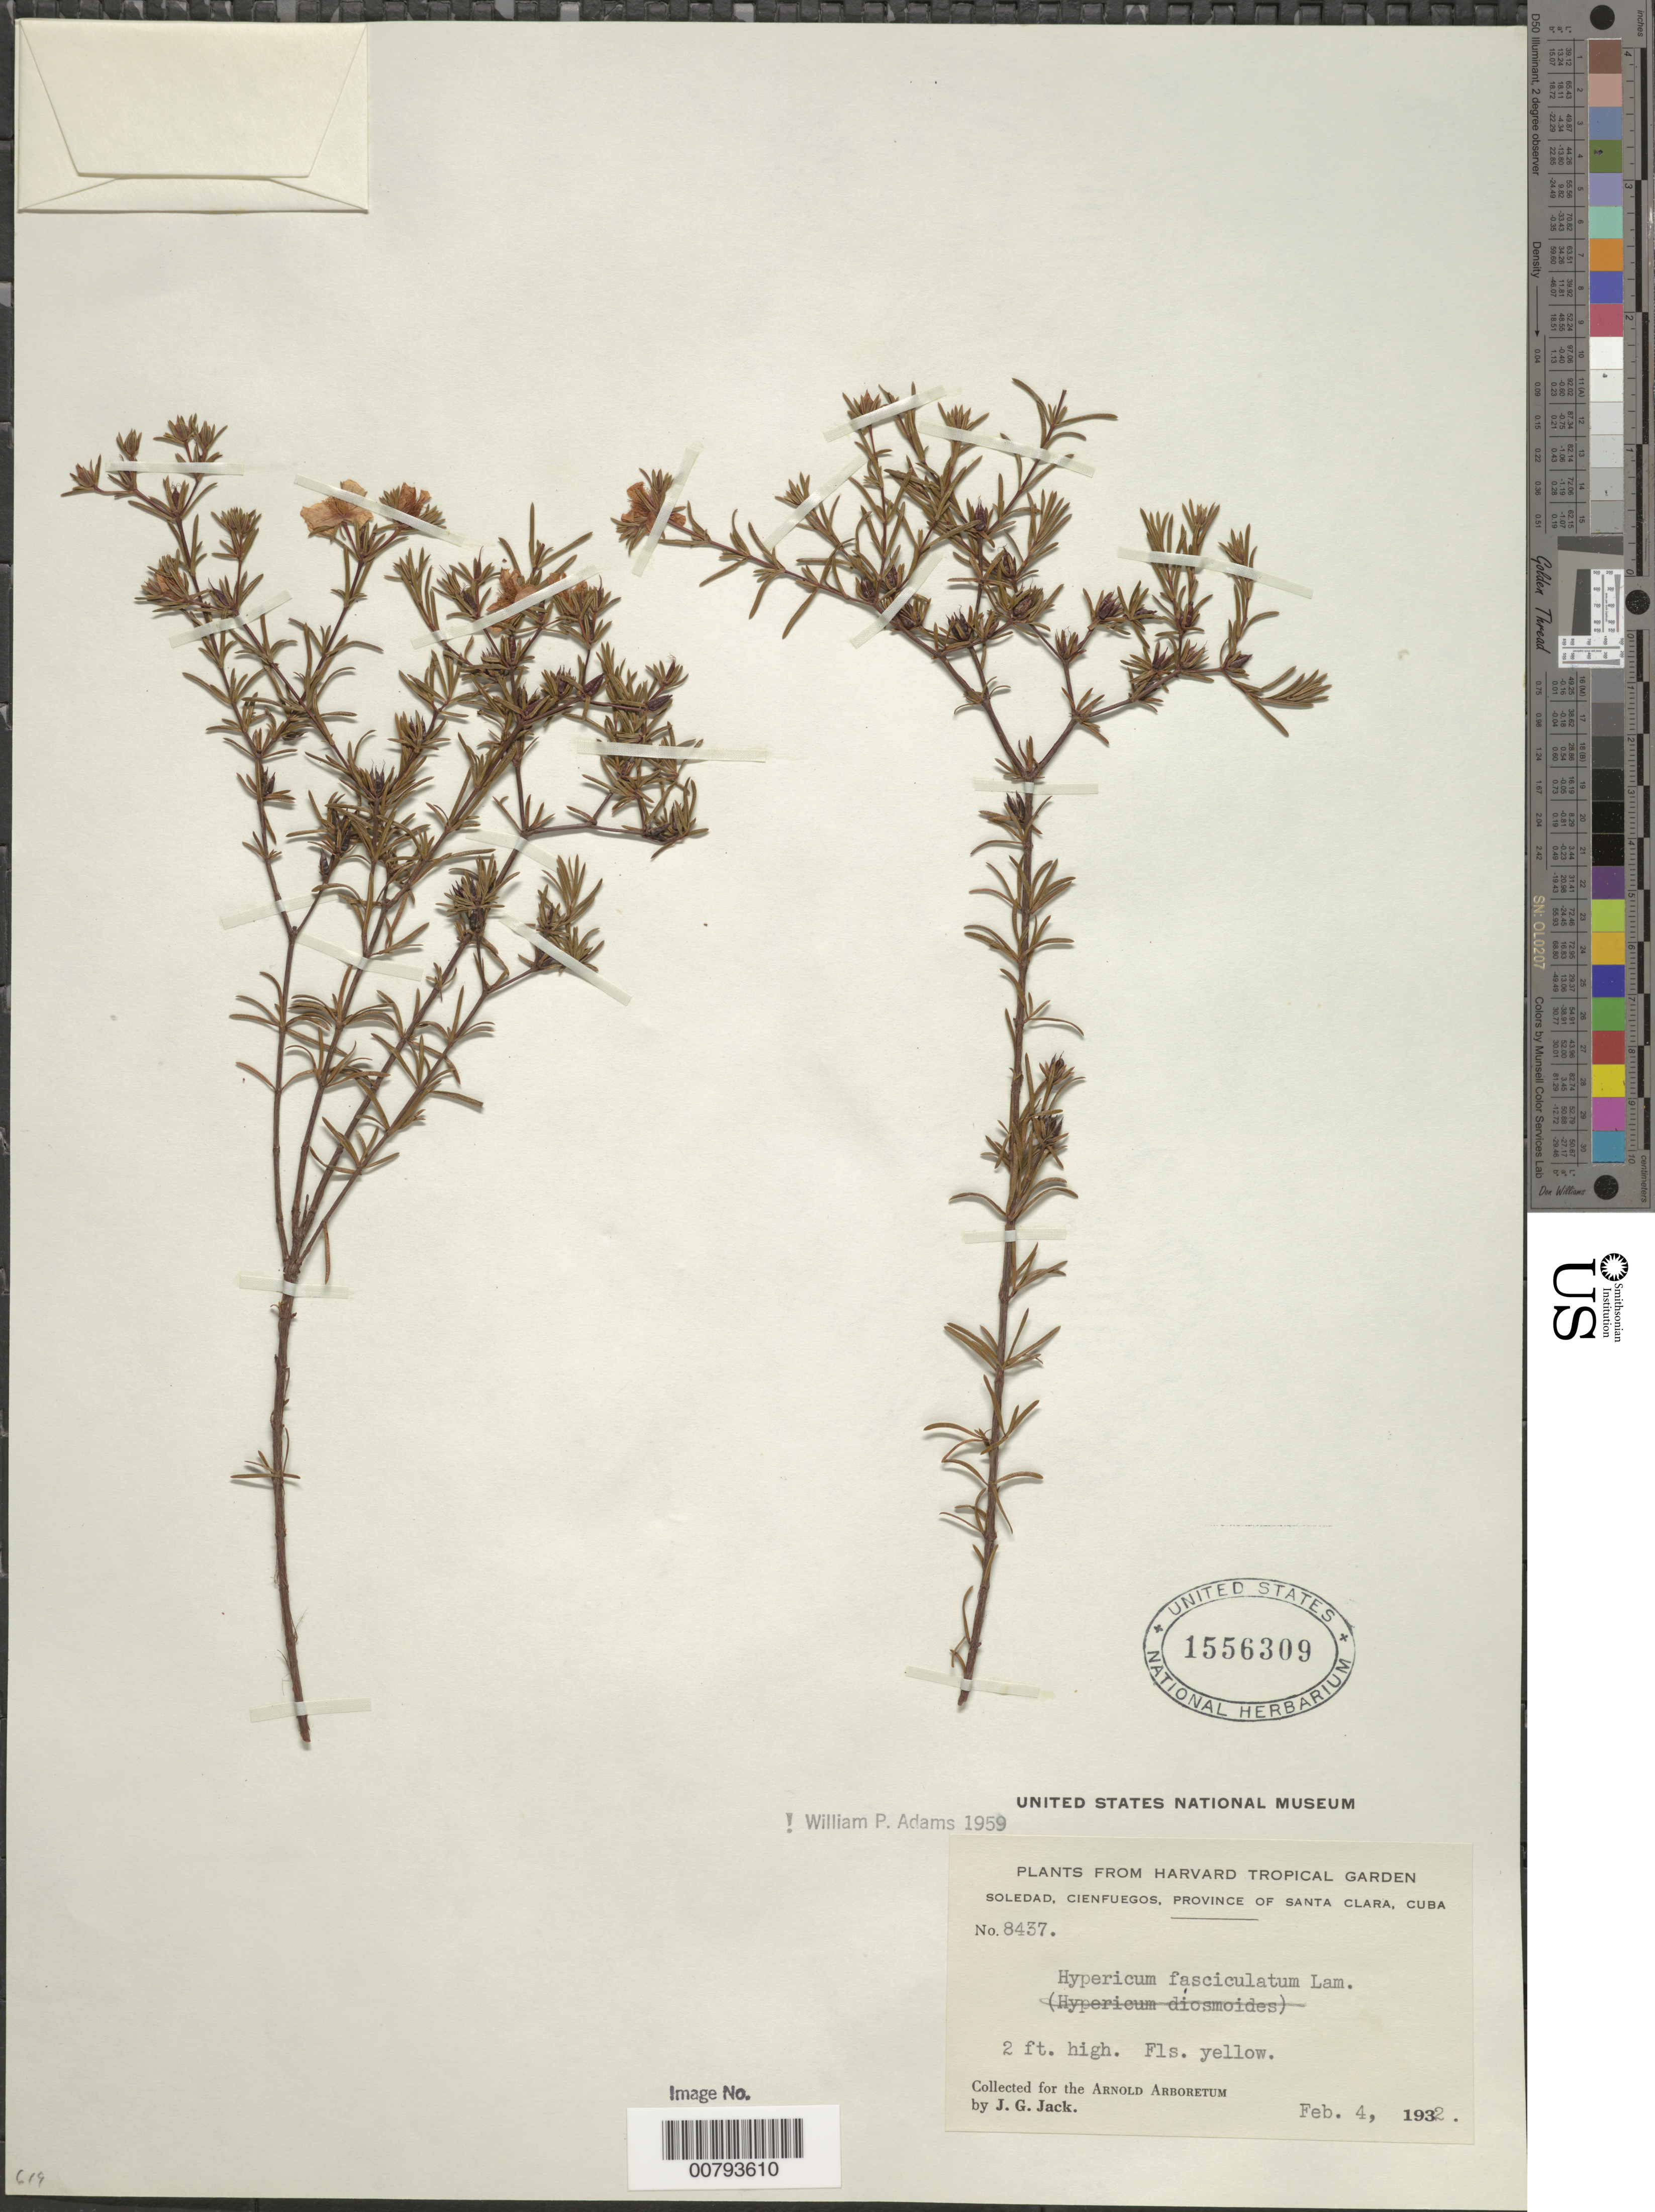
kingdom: Plantae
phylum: Tracheophyta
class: Magnoliopsida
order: Malpighiales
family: Hypericaceae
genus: Hypericum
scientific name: Hypericum fasciculatum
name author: Lam.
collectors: J. G. Jack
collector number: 8437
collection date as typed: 04 Feb 1932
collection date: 1932-02-04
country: Cuba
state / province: Santa Clara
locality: Soledad, Cienfuegos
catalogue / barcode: US 1556309